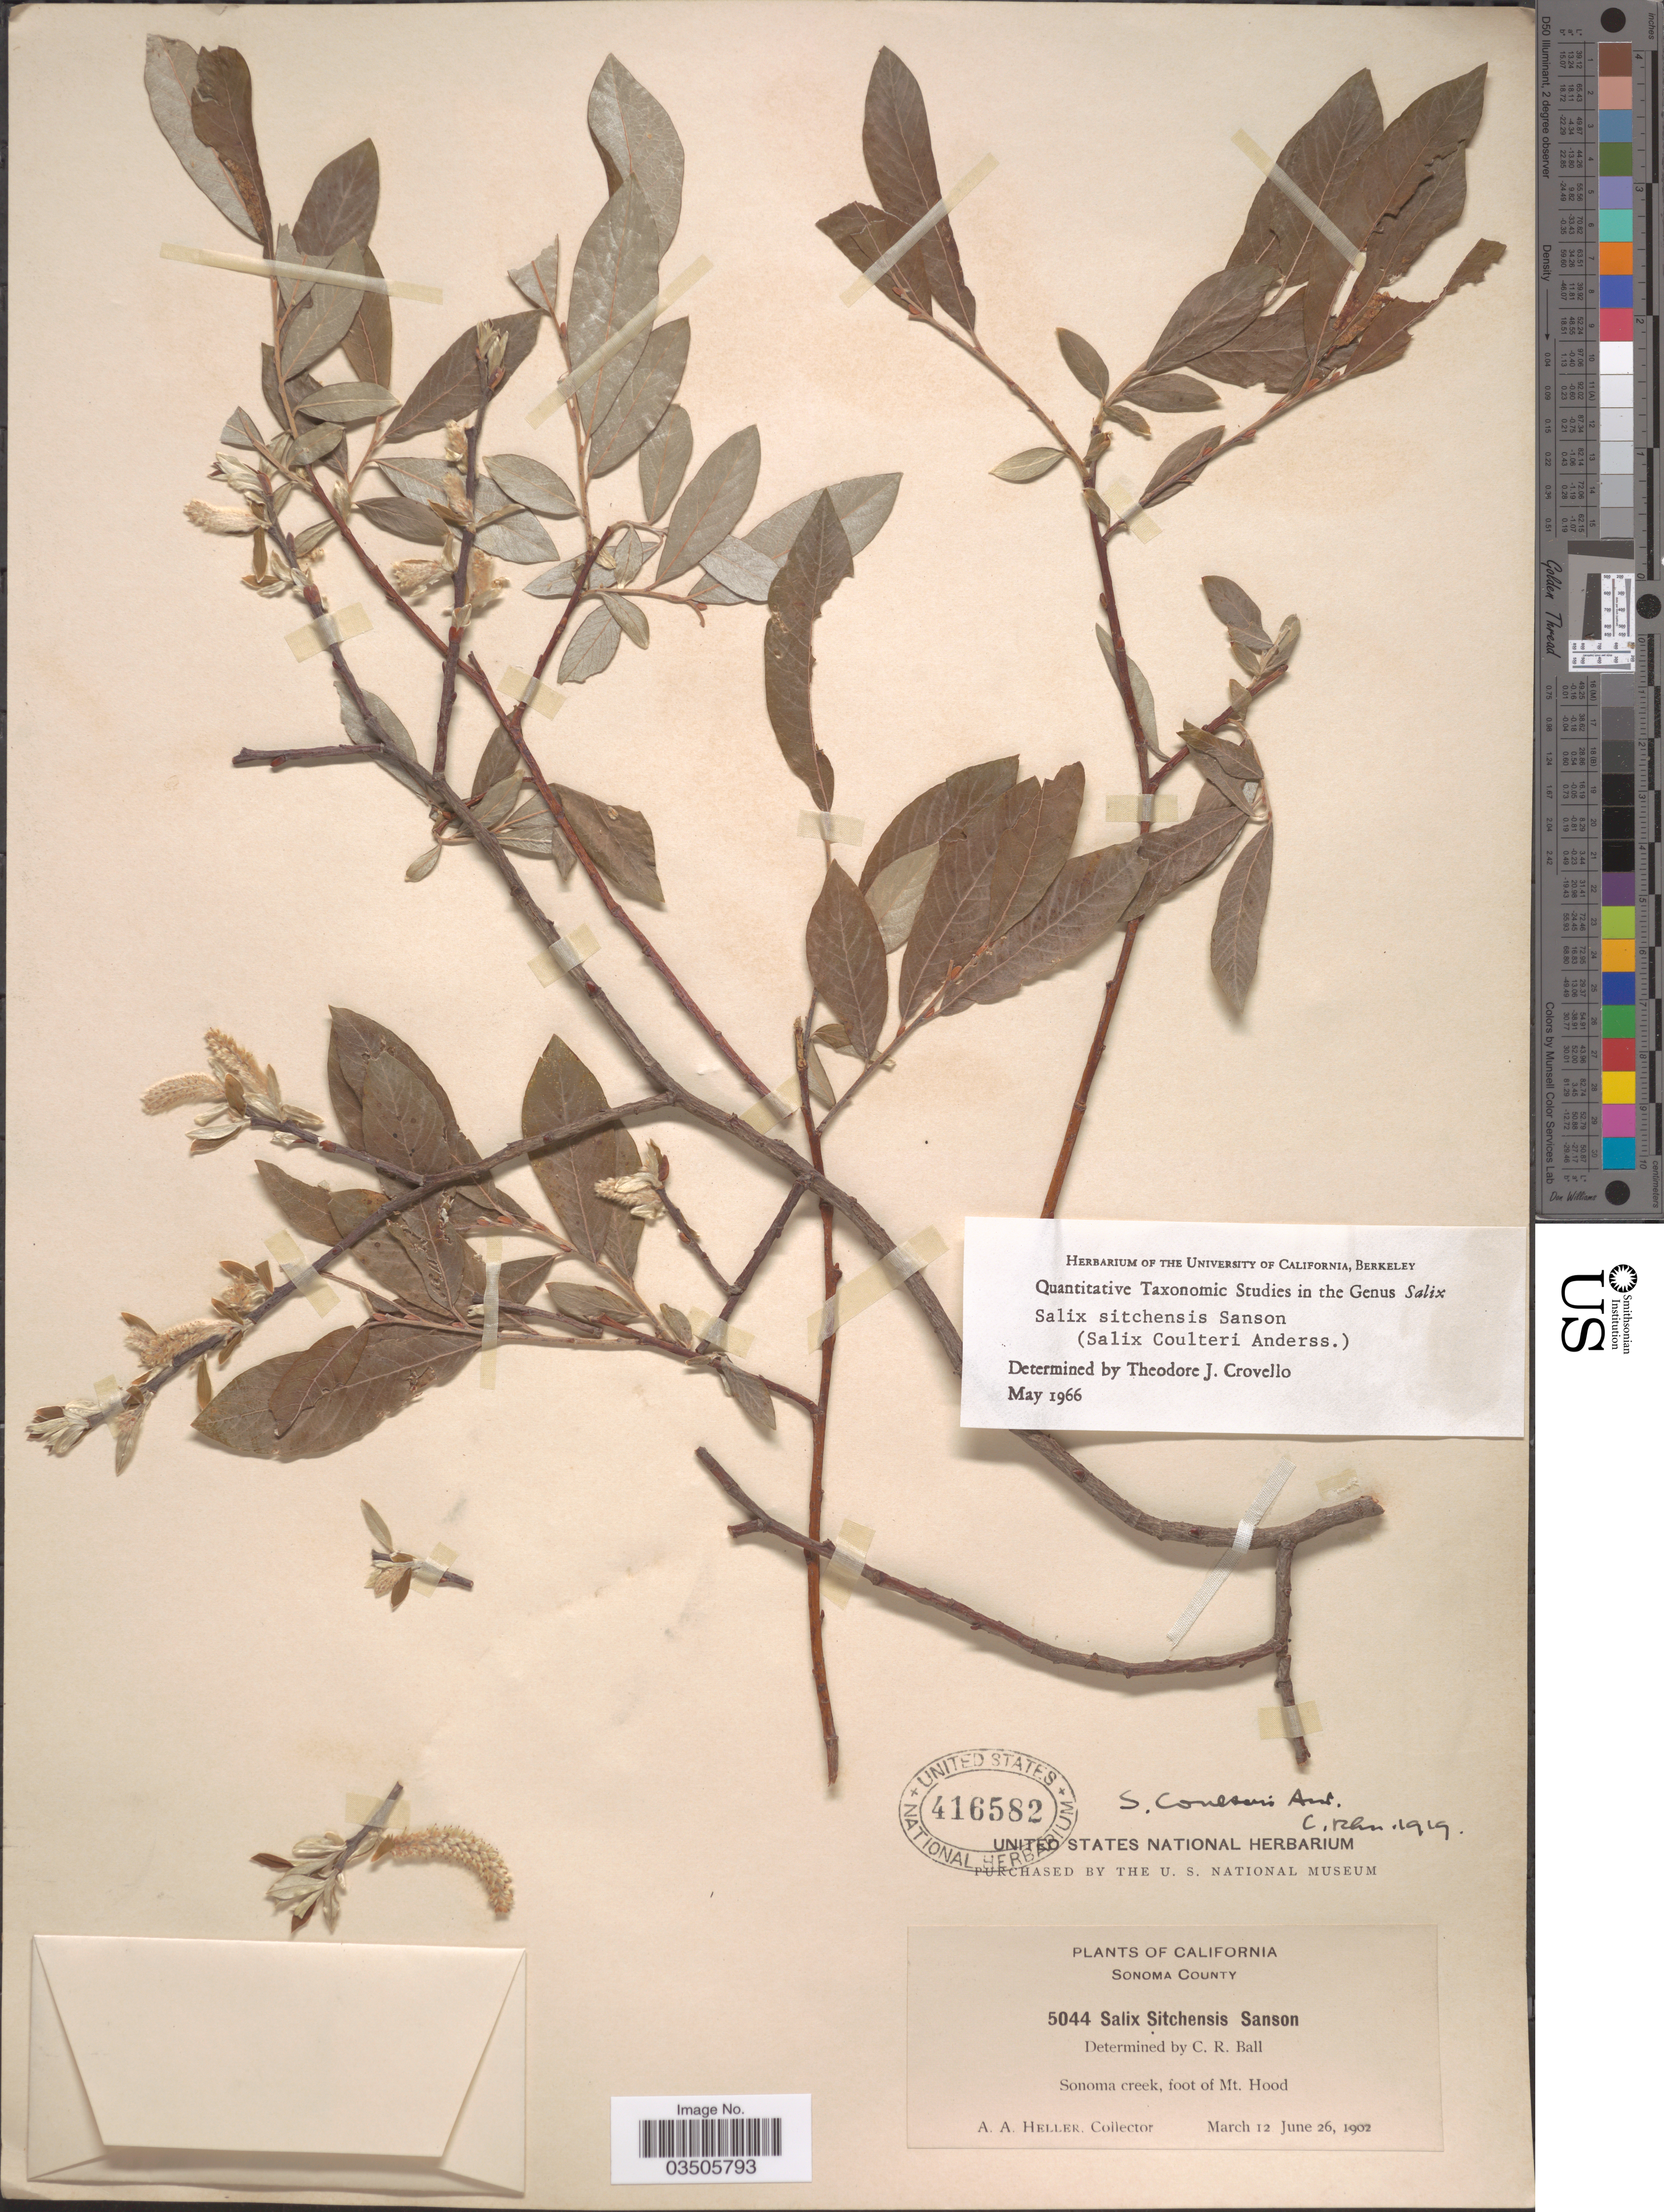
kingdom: Plantae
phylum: Tracheophyta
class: Magnoliopsida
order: Malpighiales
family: Salicaceae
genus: Salix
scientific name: Salix sitchensis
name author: Sanson ex Bong.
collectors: A. A. Heller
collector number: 5044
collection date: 1902-03-12/1902-06-26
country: United States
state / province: California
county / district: Sonoma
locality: Sonoma County. Sonoma creek, foot of Mt. Hood.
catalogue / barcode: US 416582